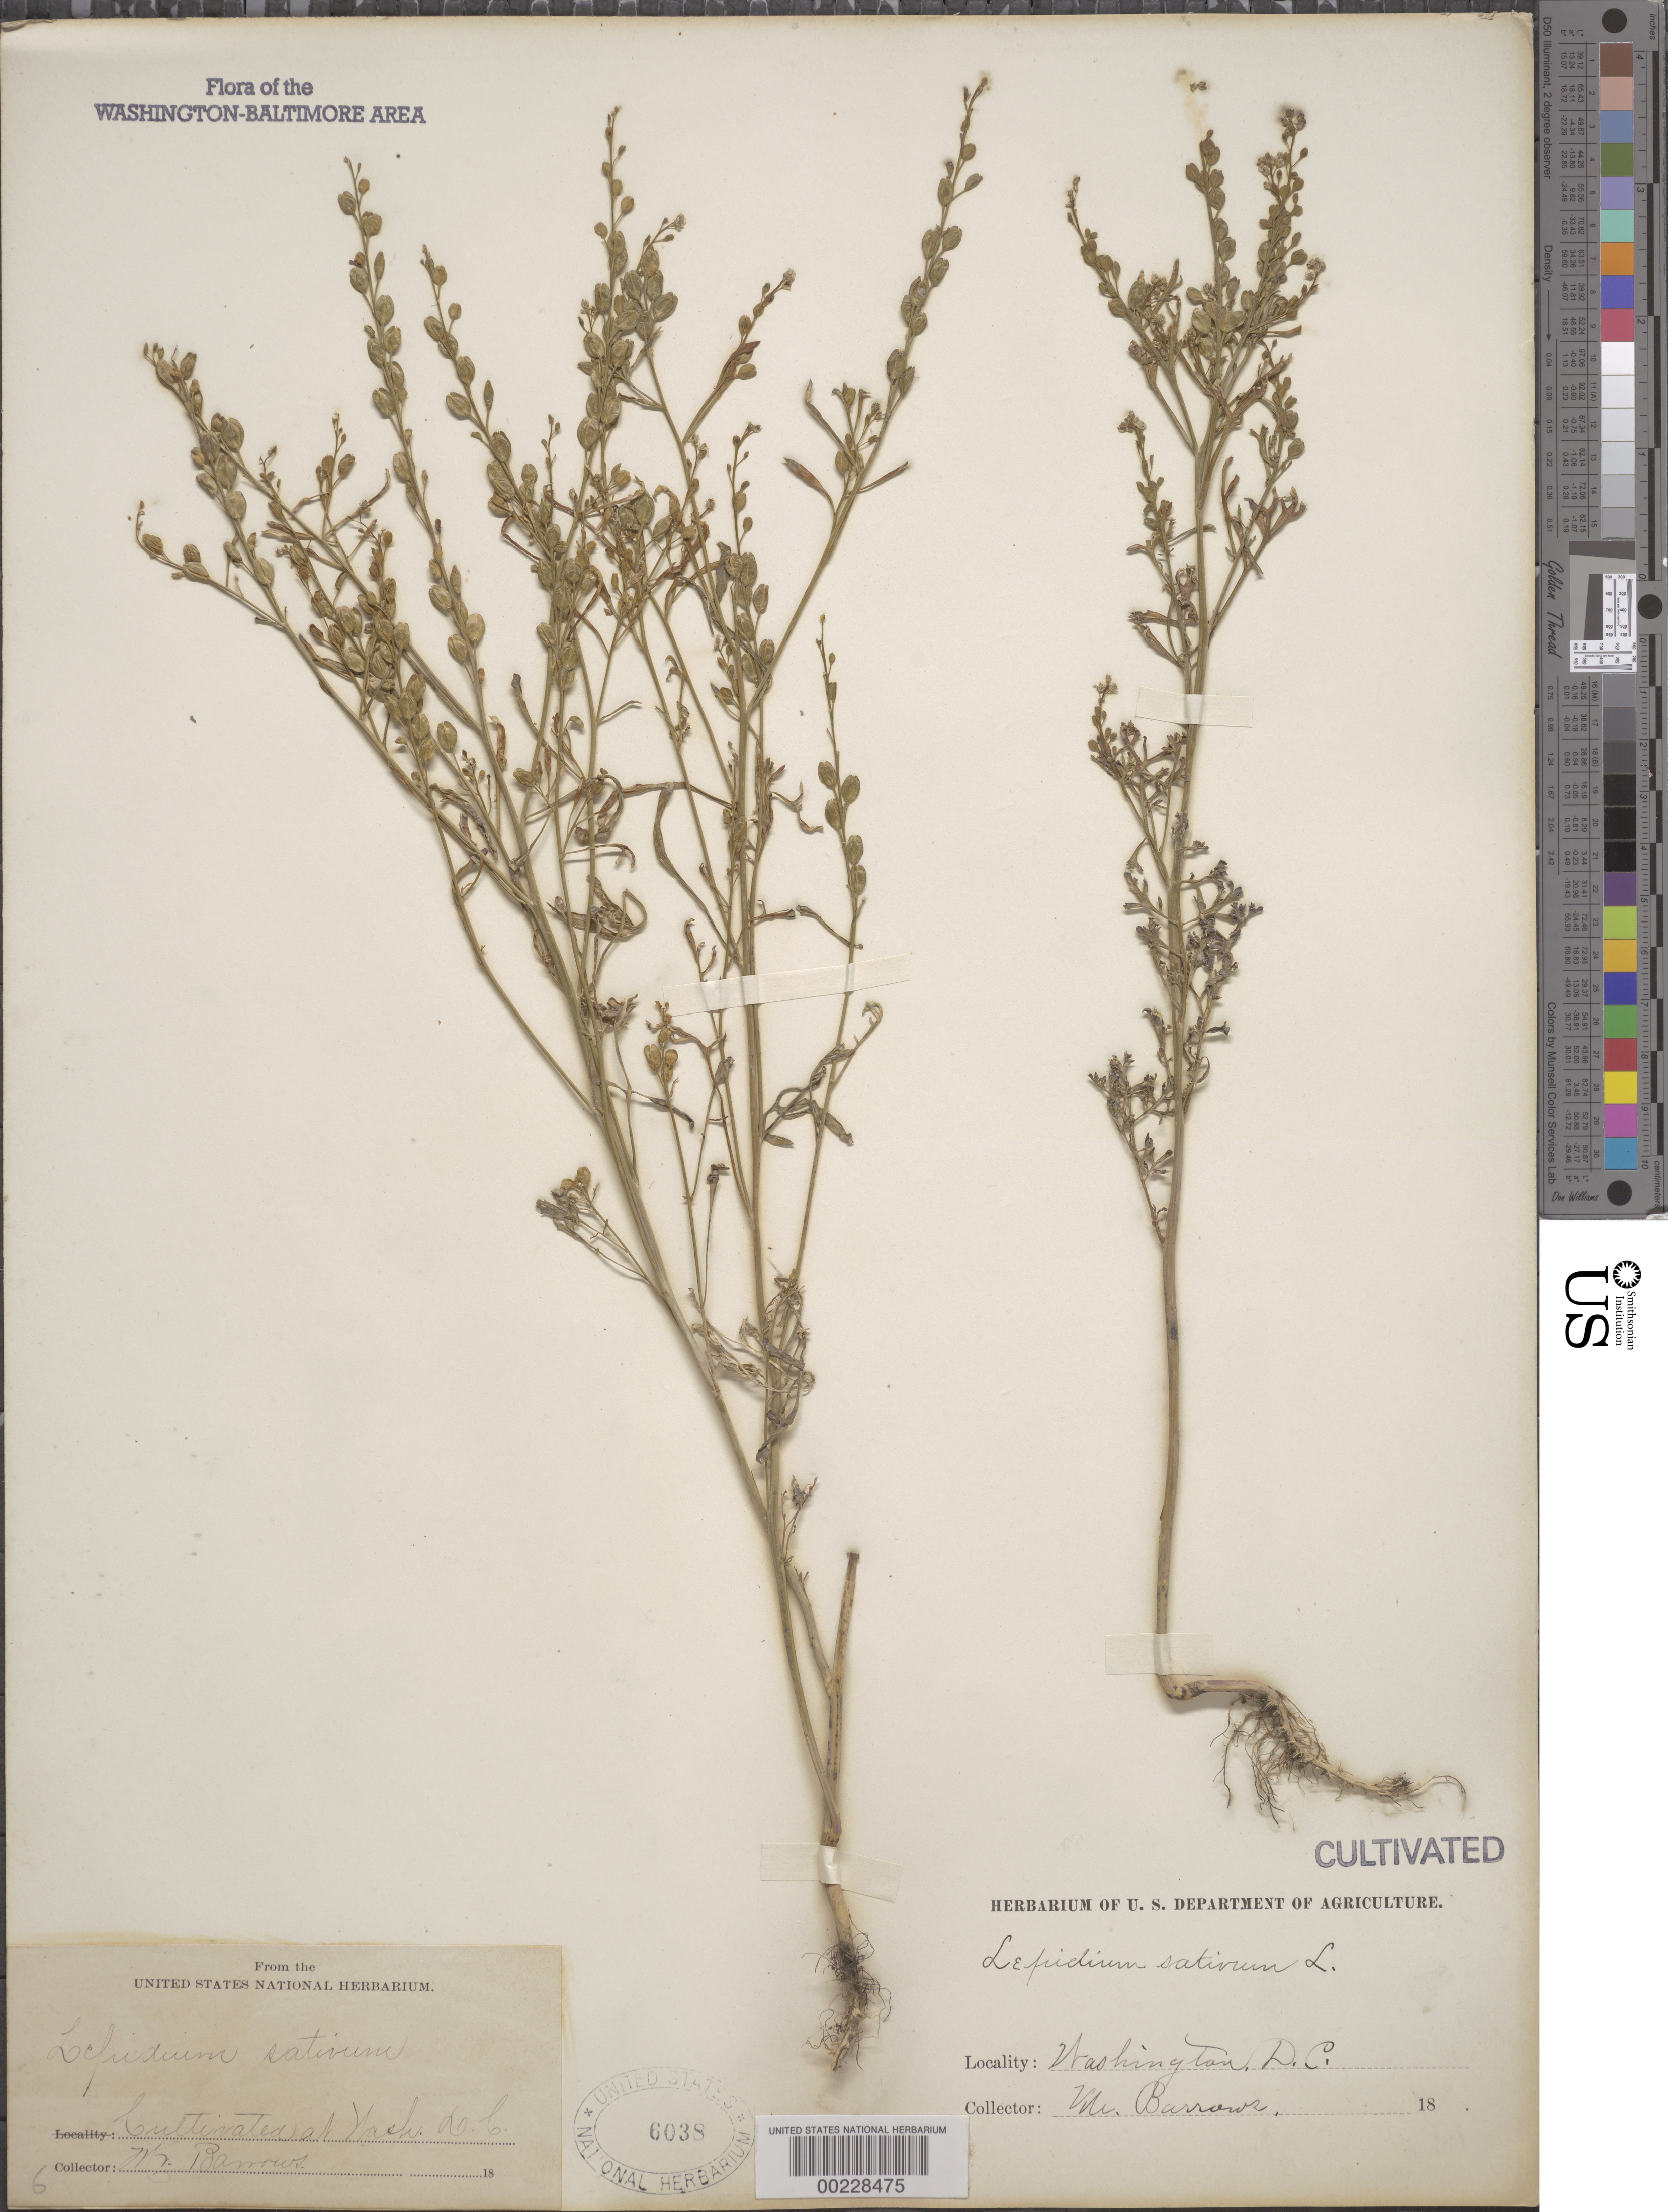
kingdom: Plantae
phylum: Tracheophyta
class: Magnoliopsida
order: Brassicales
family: Brassicaceae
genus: Lepidium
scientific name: Lepidium sativum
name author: L.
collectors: -. Barrows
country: United States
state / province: District of Columbia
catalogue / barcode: US 6038